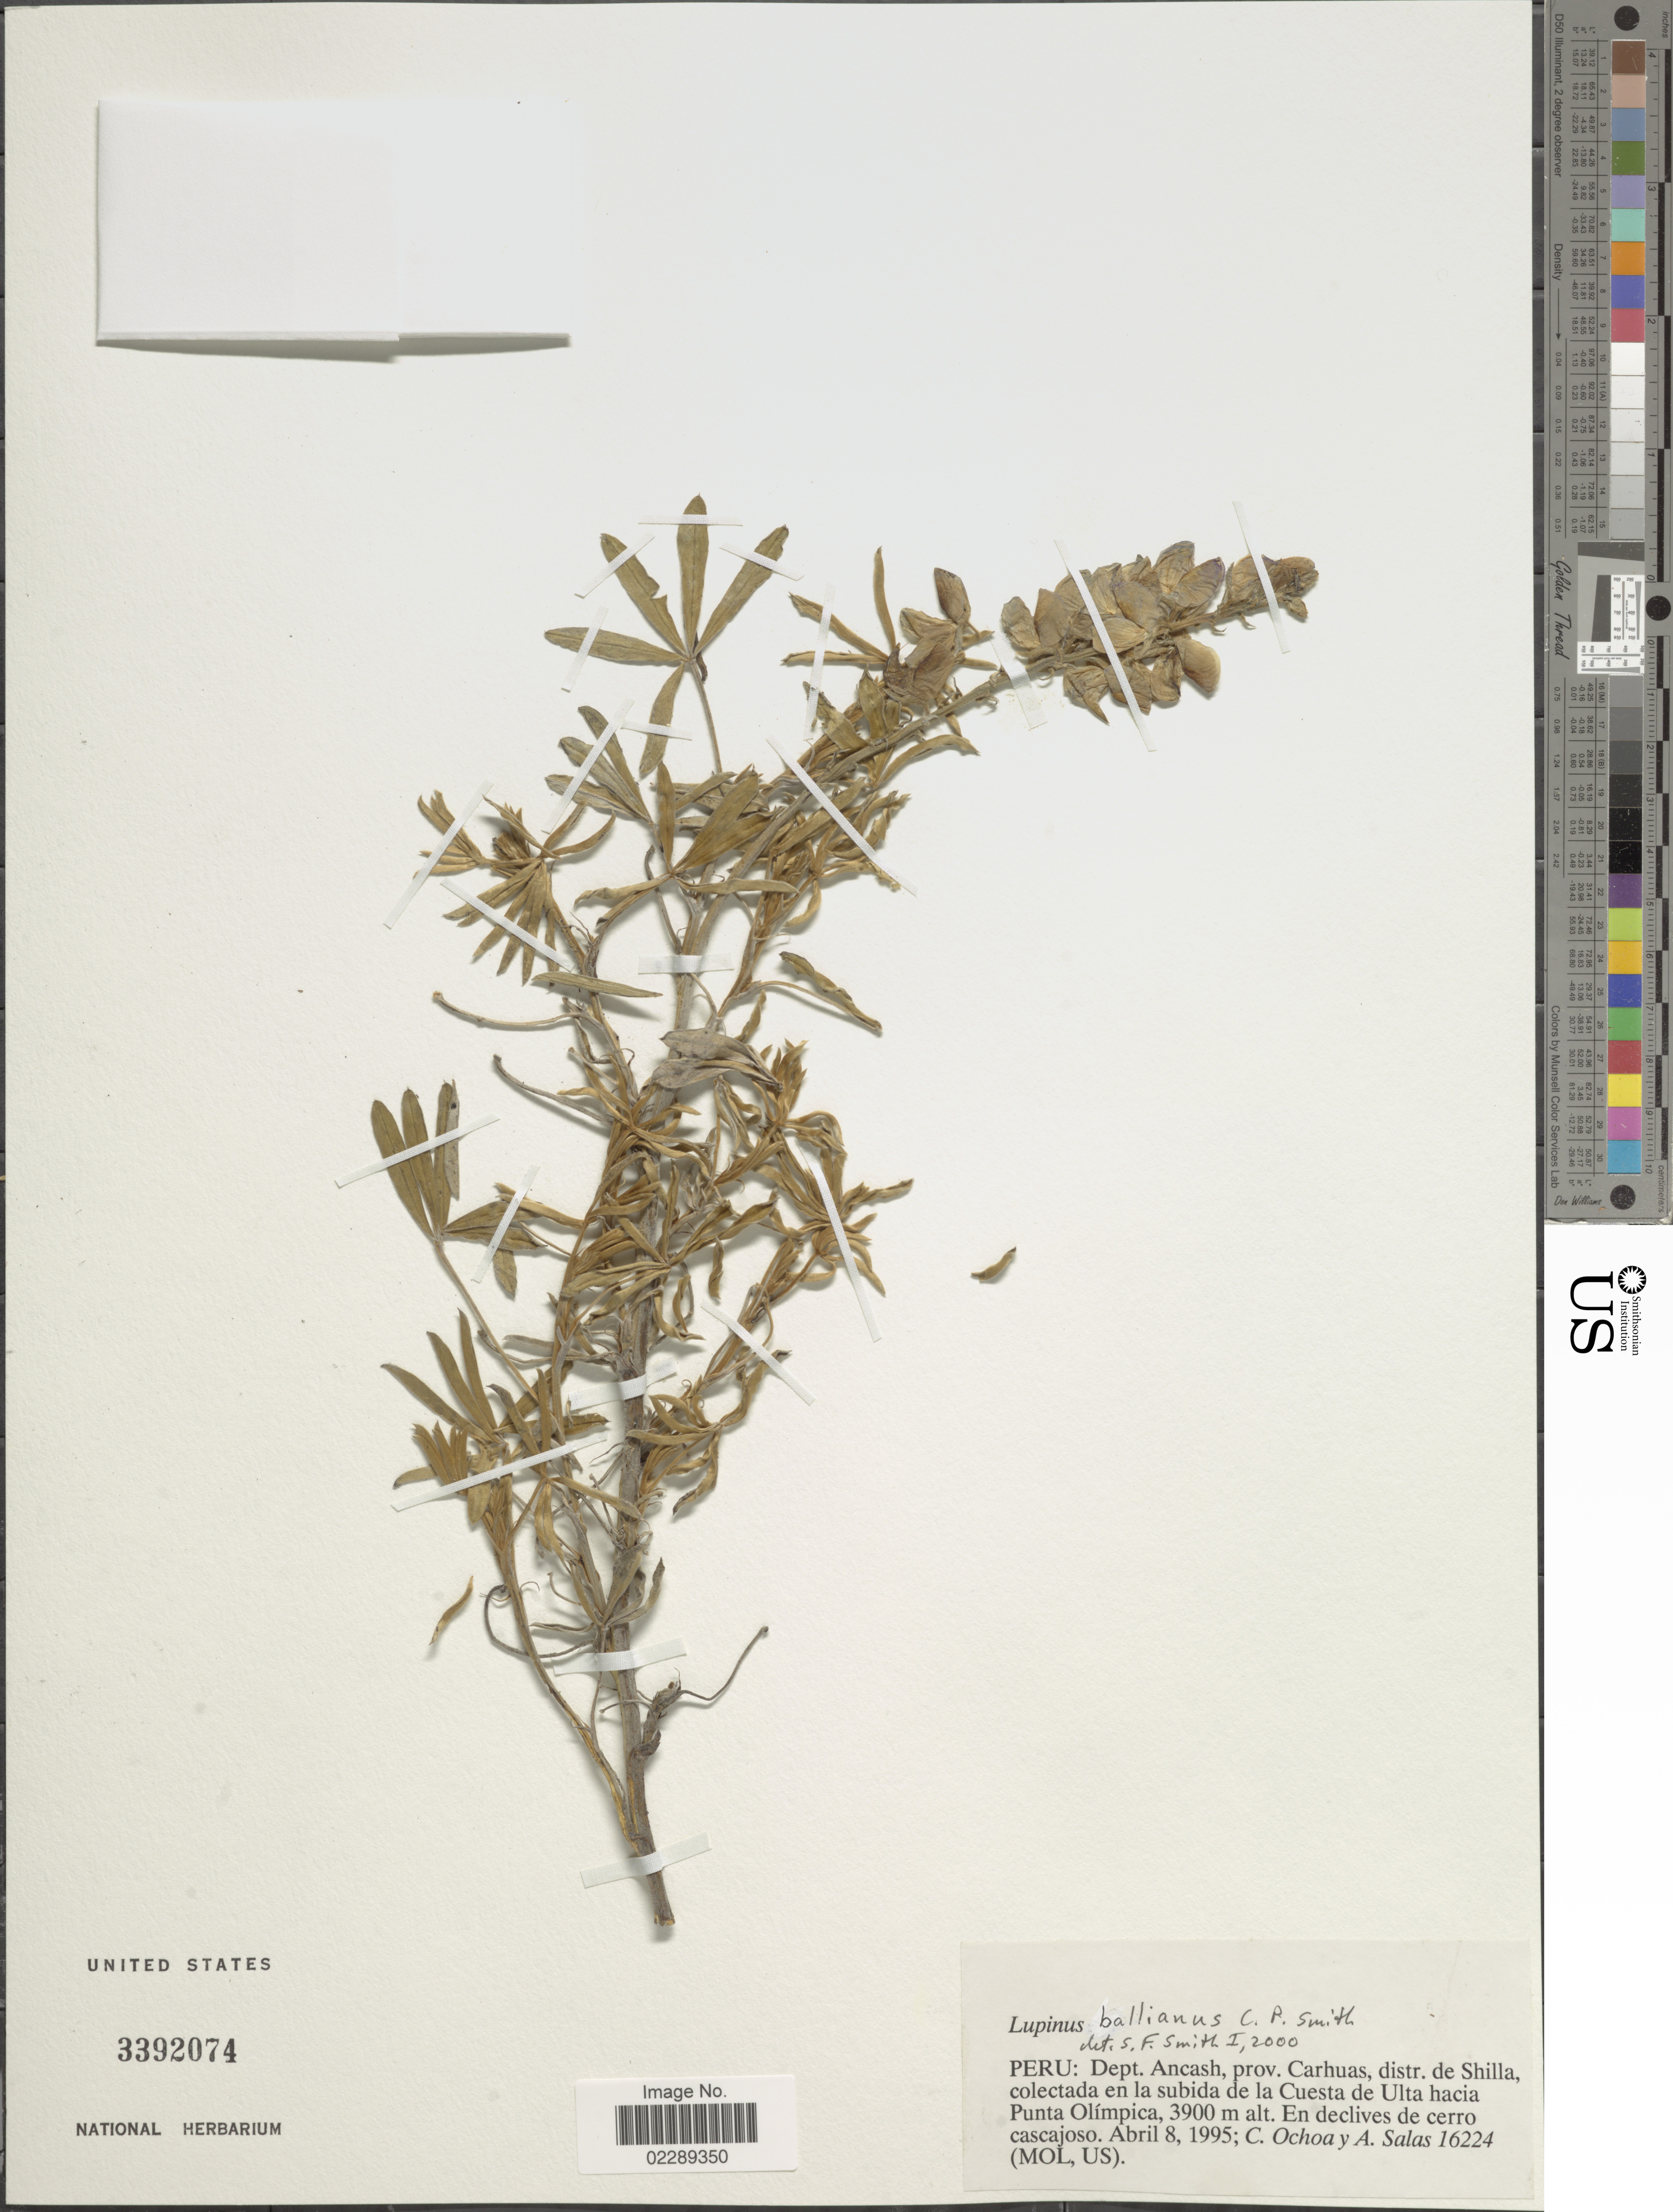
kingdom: Plantae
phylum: Tracheophyta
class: Magnoliopsida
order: Fabales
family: Fabaceae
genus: Lupinus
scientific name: Lupinus ballianus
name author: C.P. Sm.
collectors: C. Ochoa & A. Salas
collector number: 16224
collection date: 1995-04-08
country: Peru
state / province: Ancash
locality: Peru: Dept. Ancash, prov. Carhuas, distr. de Shilla, colectada en la subida de la Cuesta de Ulta hacia Punta Olímpica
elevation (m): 3900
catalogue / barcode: US 3392074